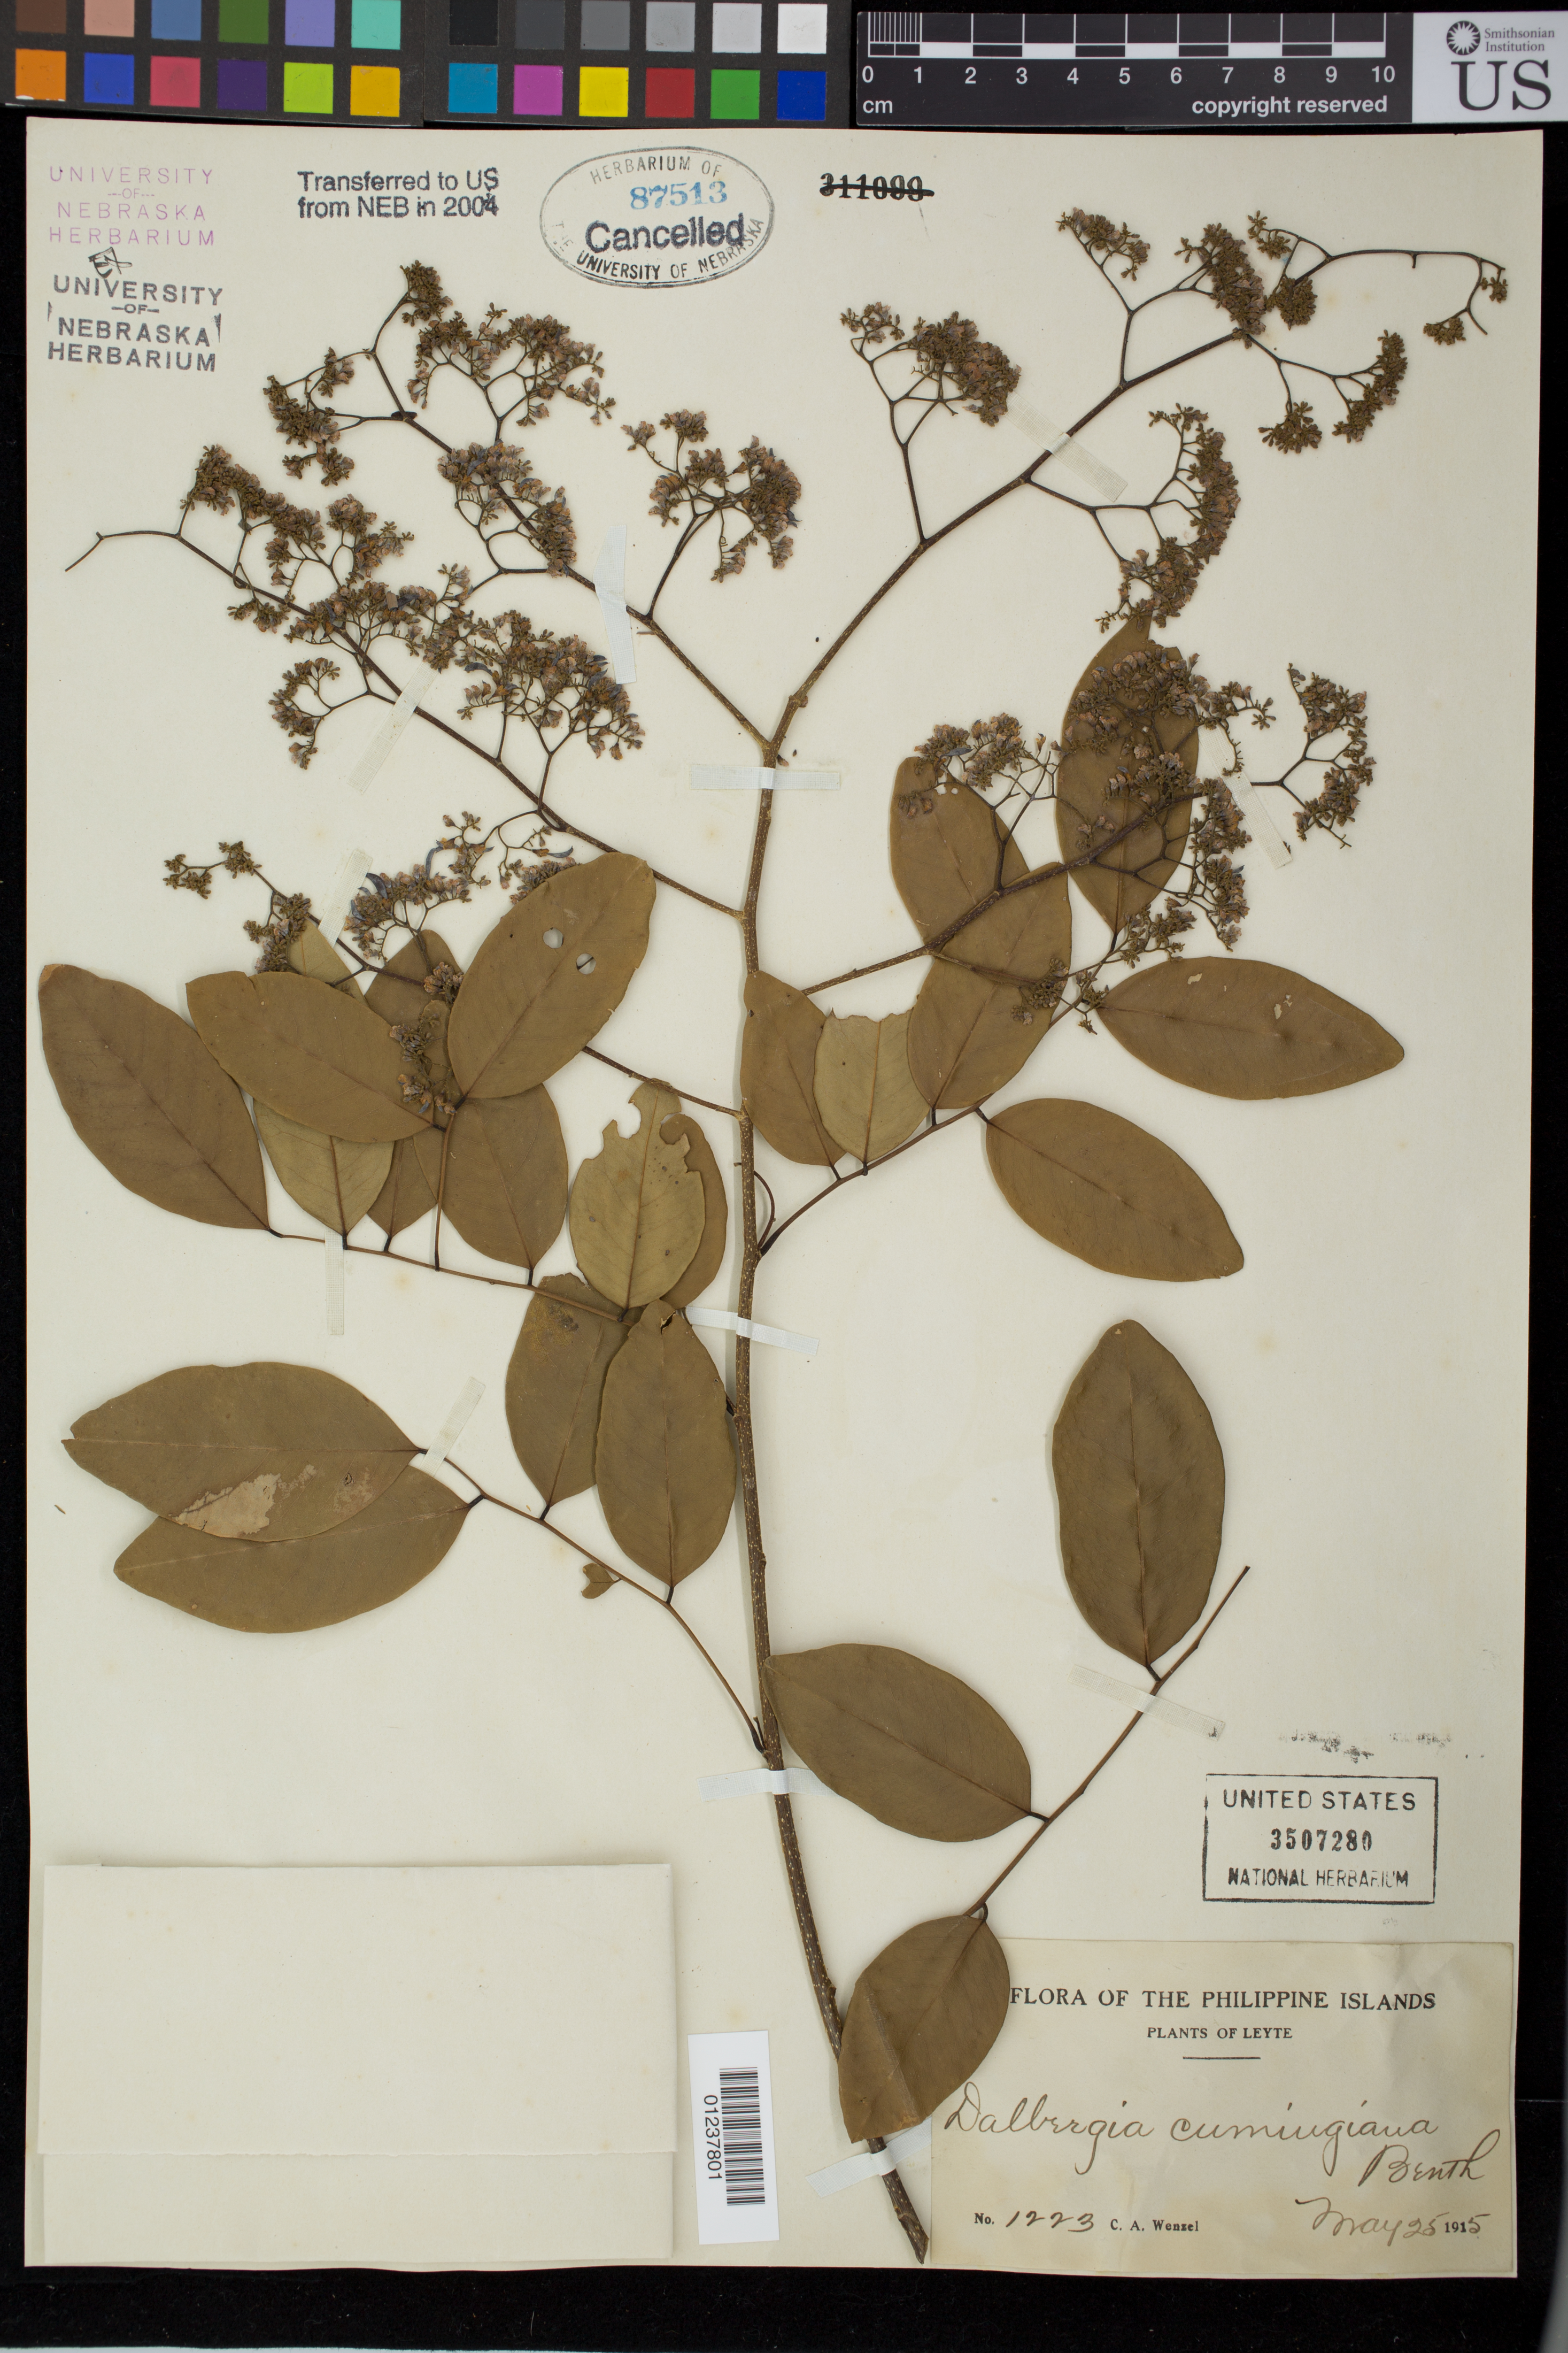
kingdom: Plantae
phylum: Tracheophyta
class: Magnoliopsida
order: Fabales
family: Fabaceae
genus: Dalbergia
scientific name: Dalbergia cumingiana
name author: Benth.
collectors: C. Wenzel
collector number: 1223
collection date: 1915-05-25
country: Philippines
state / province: Eastern Visayas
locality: Leyte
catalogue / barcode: US 3507280